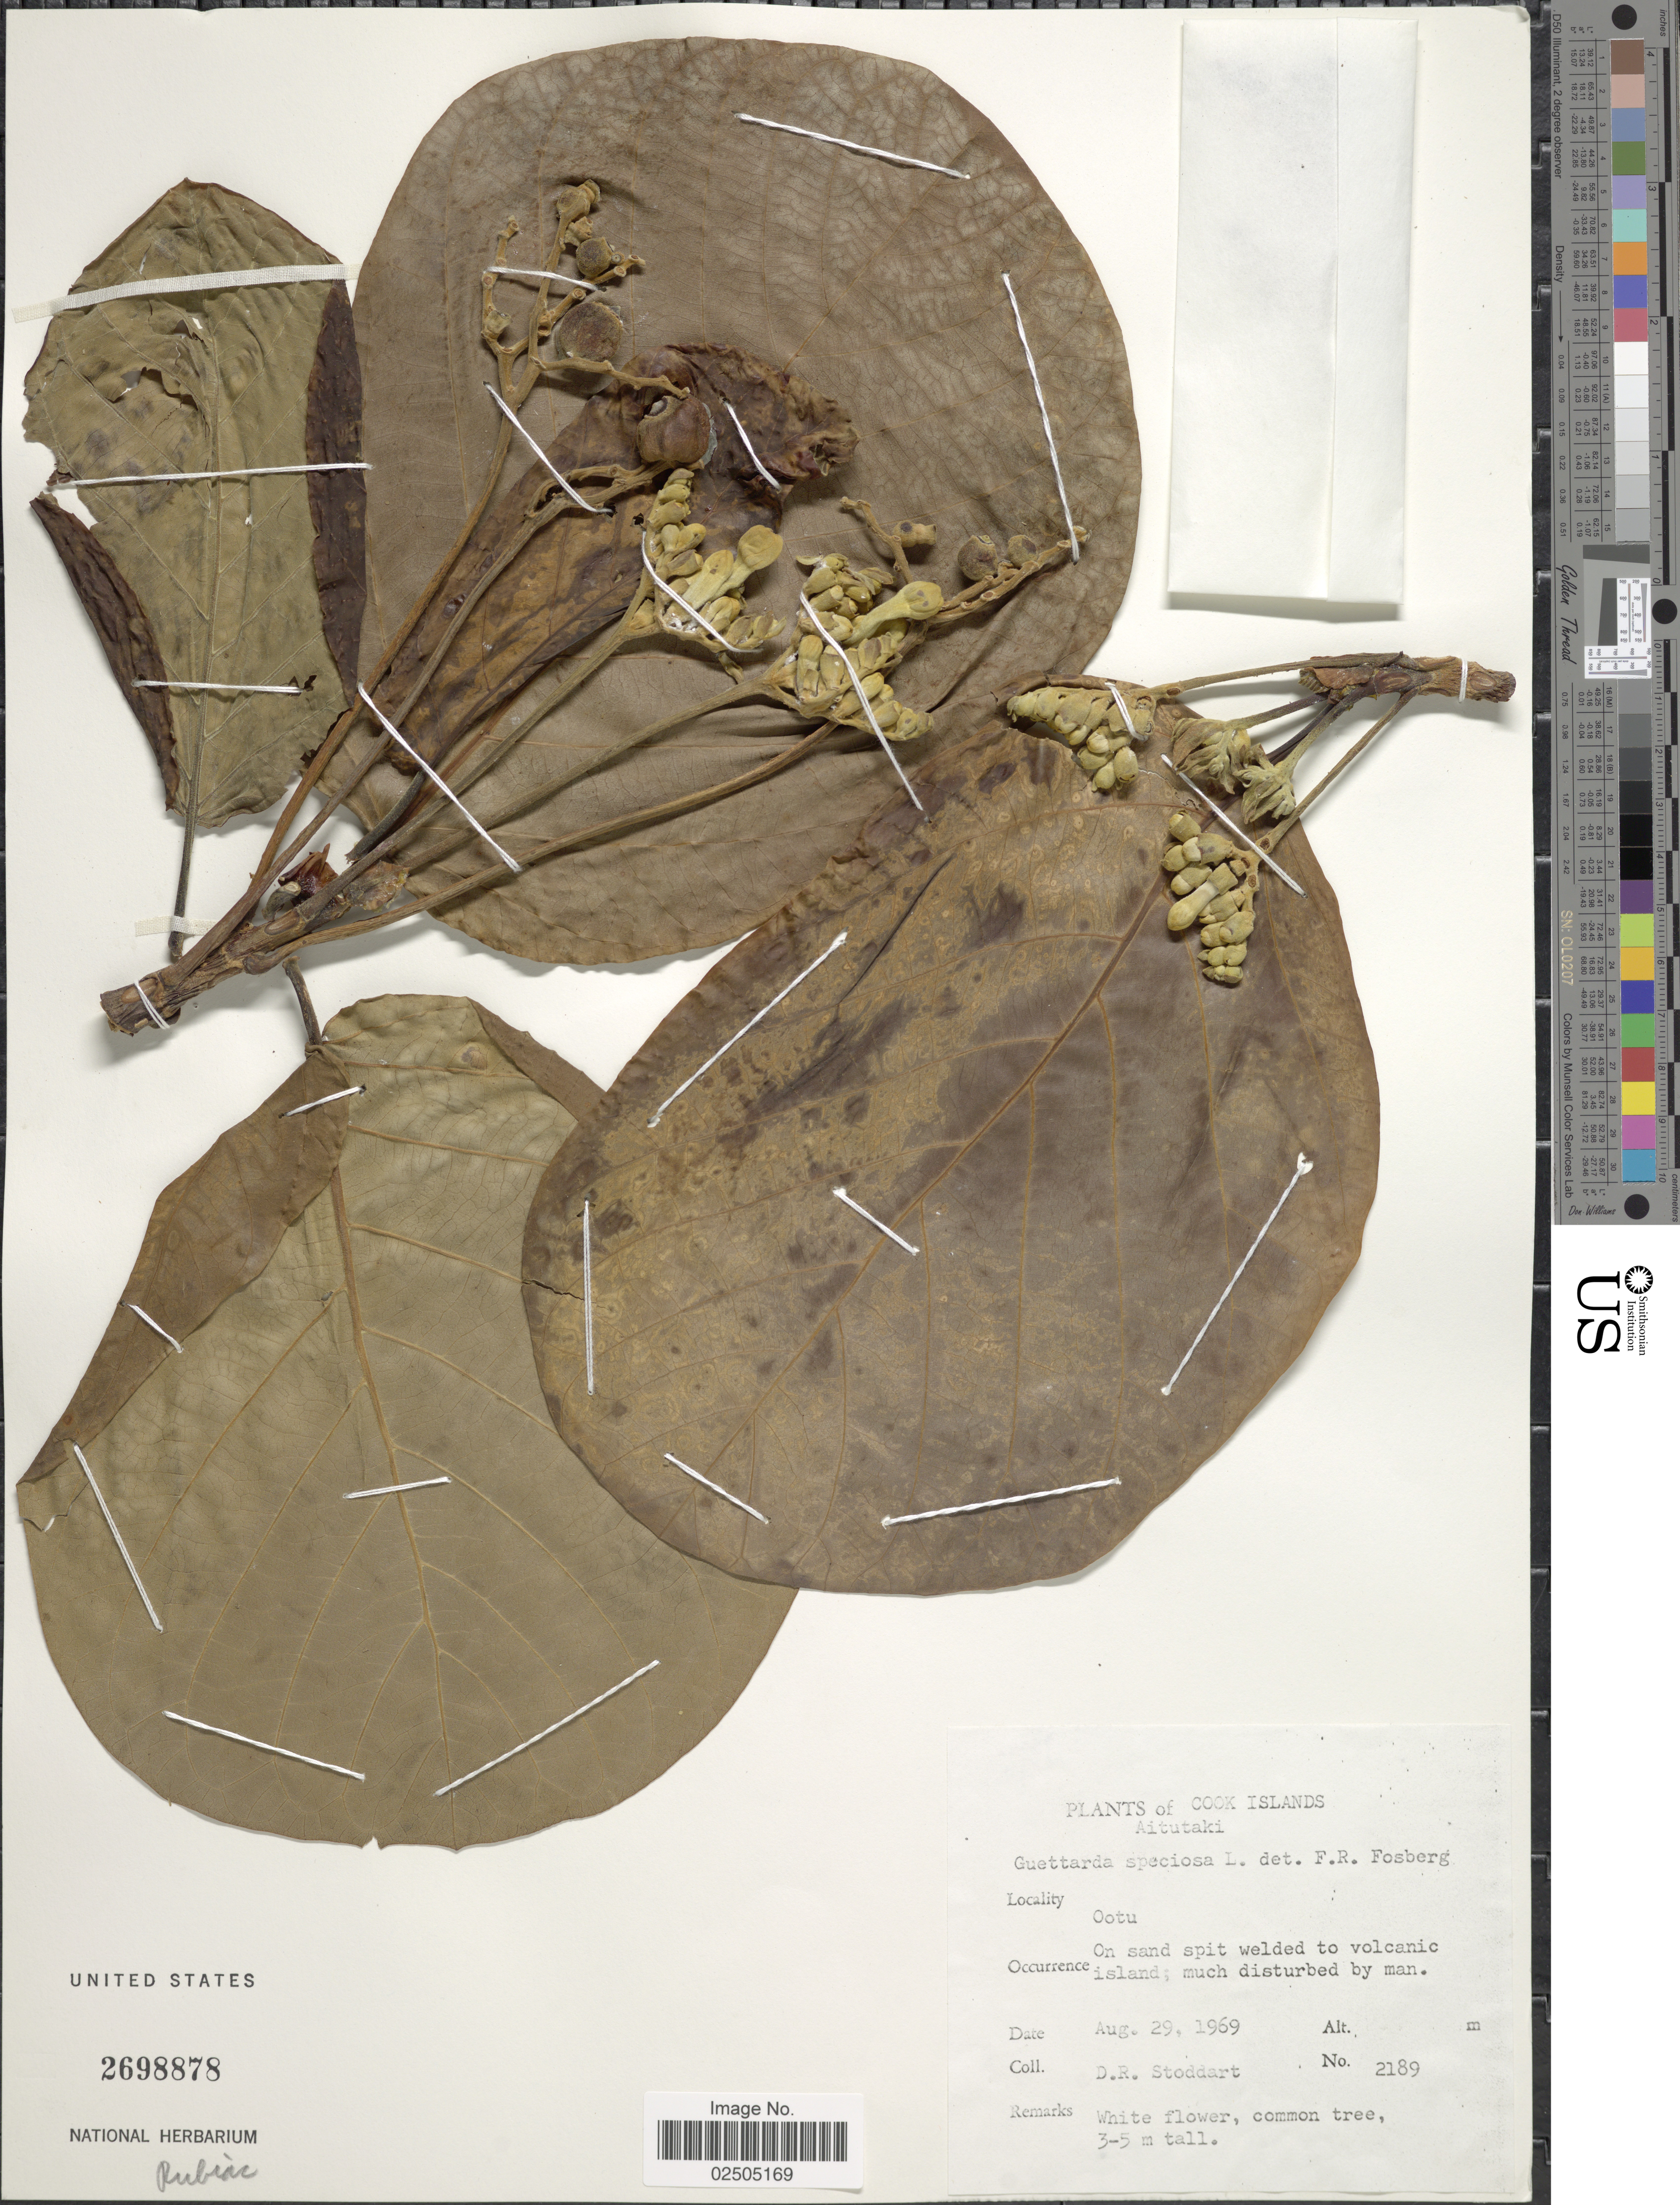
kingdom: Plantae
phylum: Tracheophyta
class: Magnoliopsida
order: Gentianales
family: Rubiaceae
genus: Guettarda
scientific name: Guettarda speciosa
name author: L.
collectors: D. R. Stoddart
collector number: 2189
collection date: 1969-08-29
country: Cook Islands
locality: Aitutaki, Ootu, On sand spit welded to volcanic island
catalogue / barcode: US 2698878